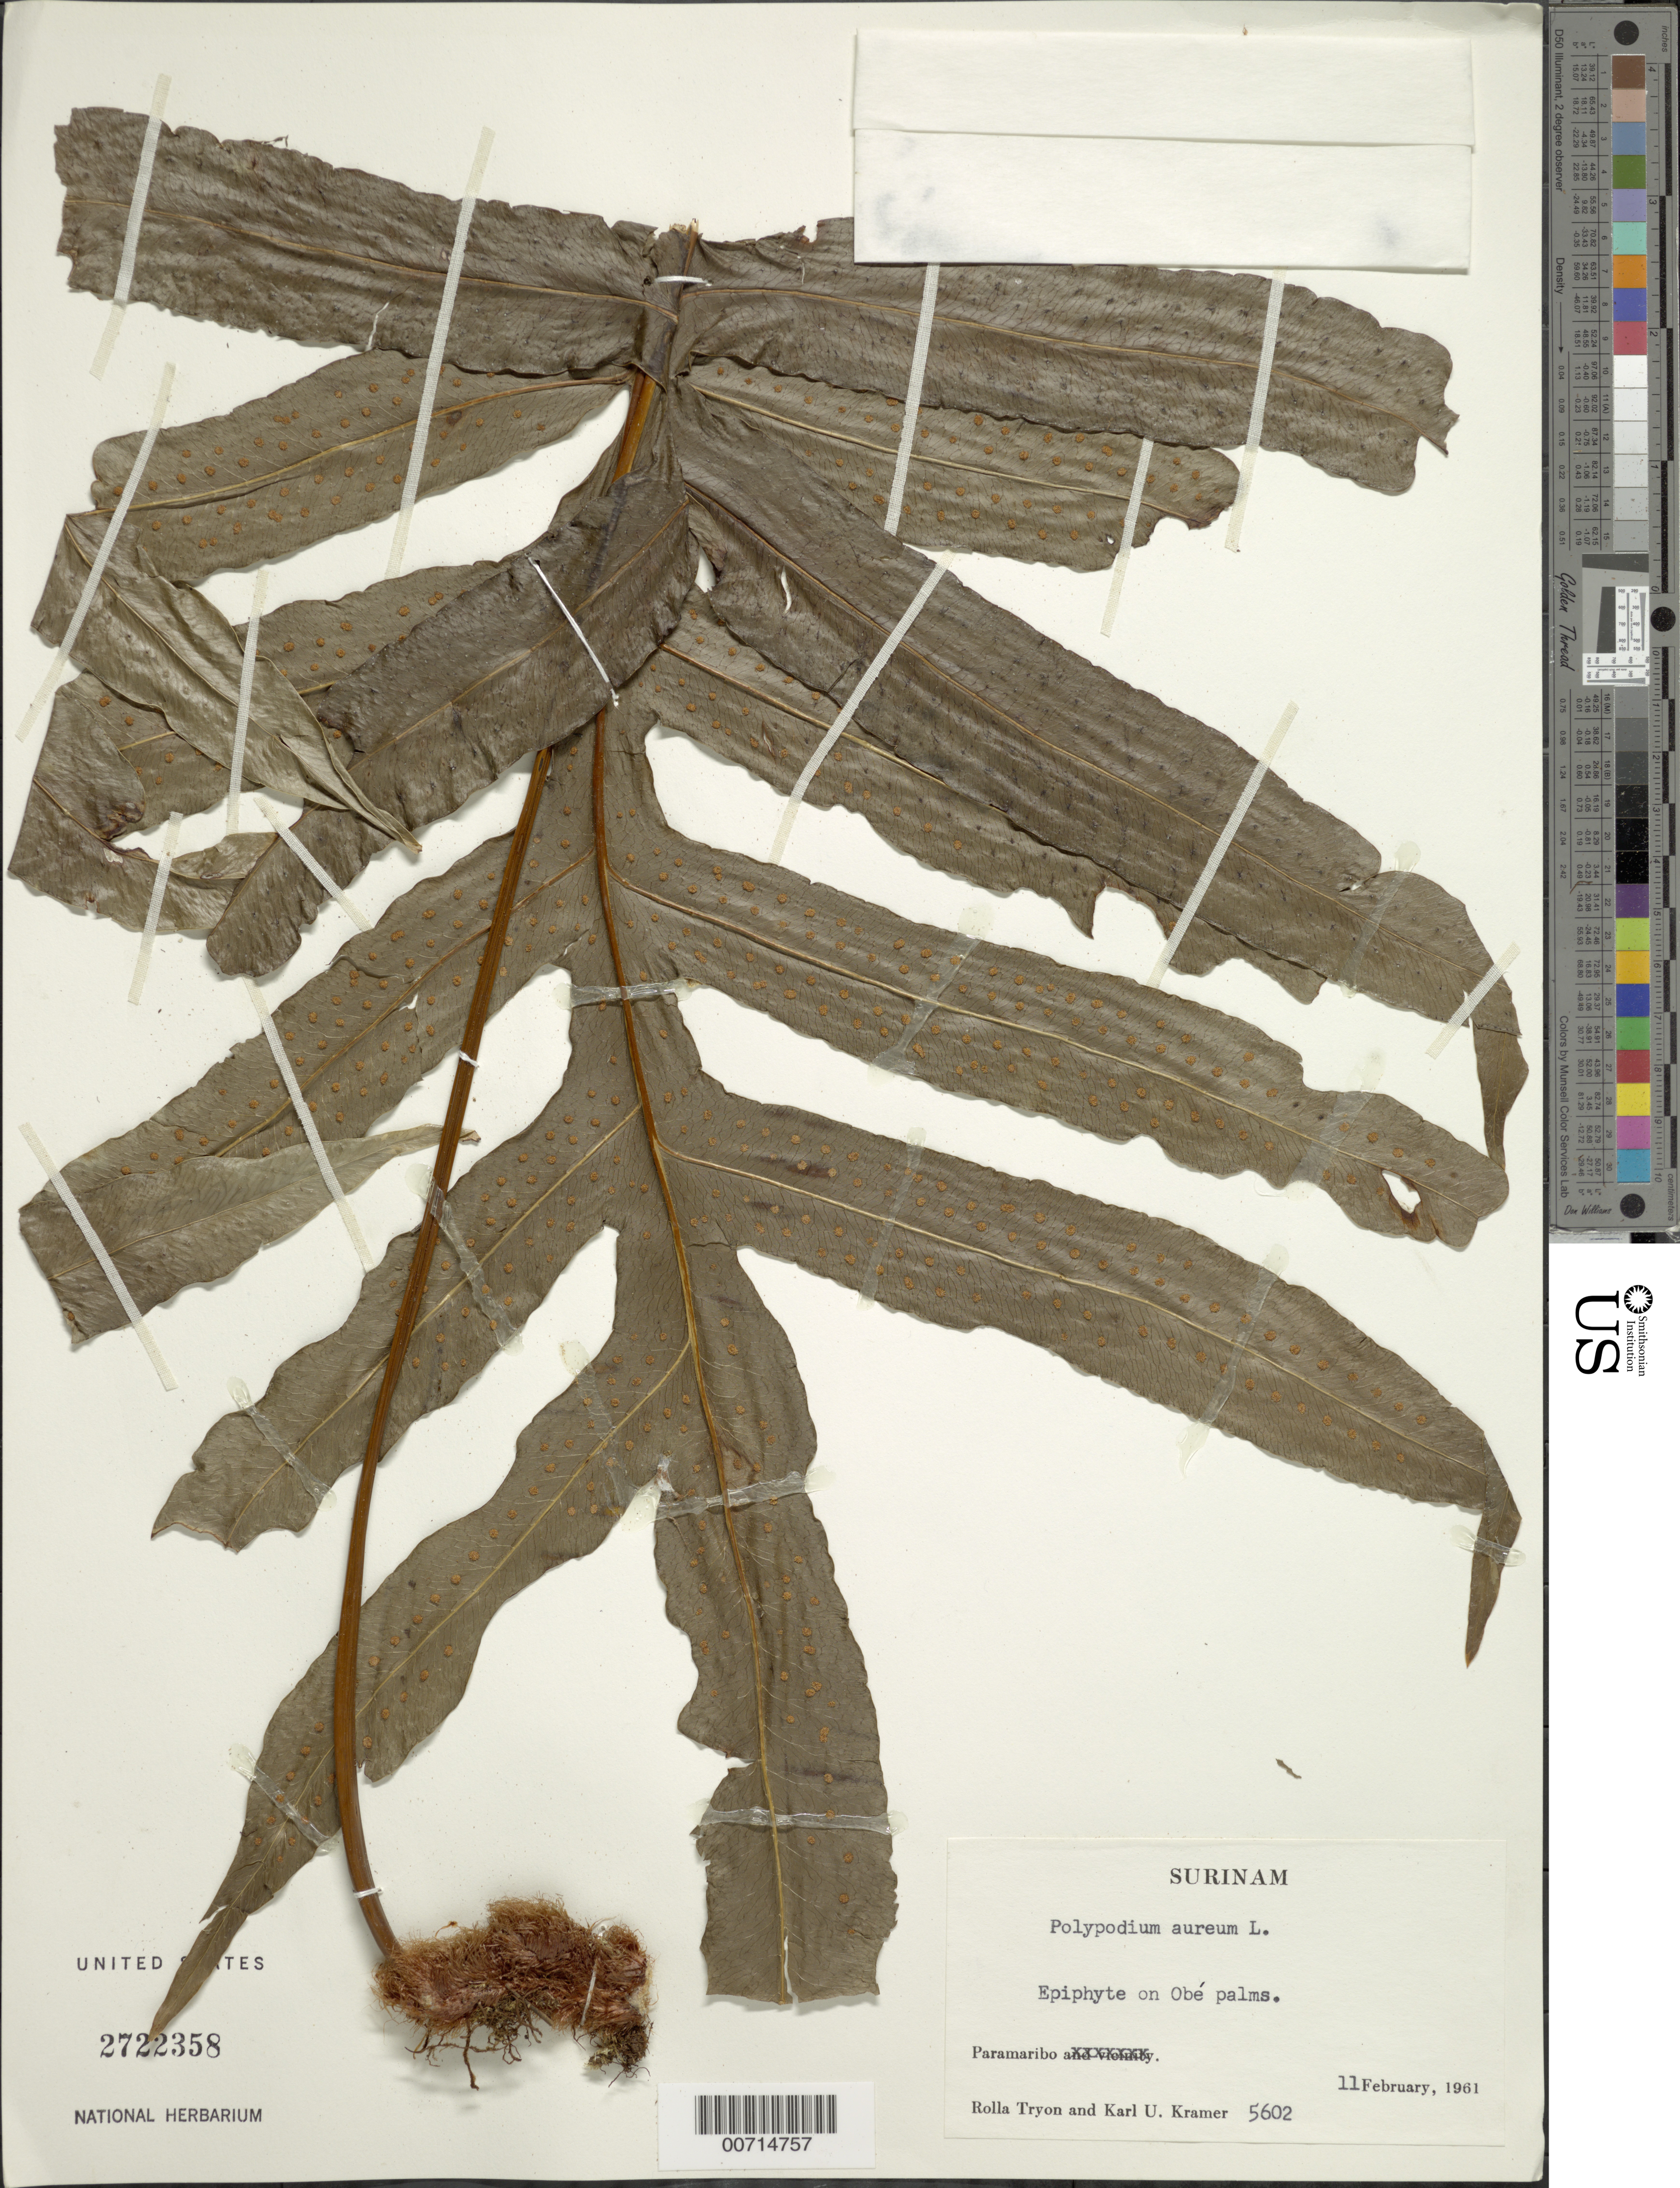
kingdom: Plantae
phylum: Tracheophyta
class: Polypodiopsida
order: Polypodiales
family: Polypodiaceae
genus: Phlebodium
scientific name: Phlebodium pseudoaureum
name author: (Cav.) Lellinger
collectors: R. M. Tryon & K. U. Kramer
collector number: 5602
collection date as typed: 11-Feb-61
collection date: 1961-02-11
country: Suriname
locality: Paramaribo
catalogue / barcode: US 2722358